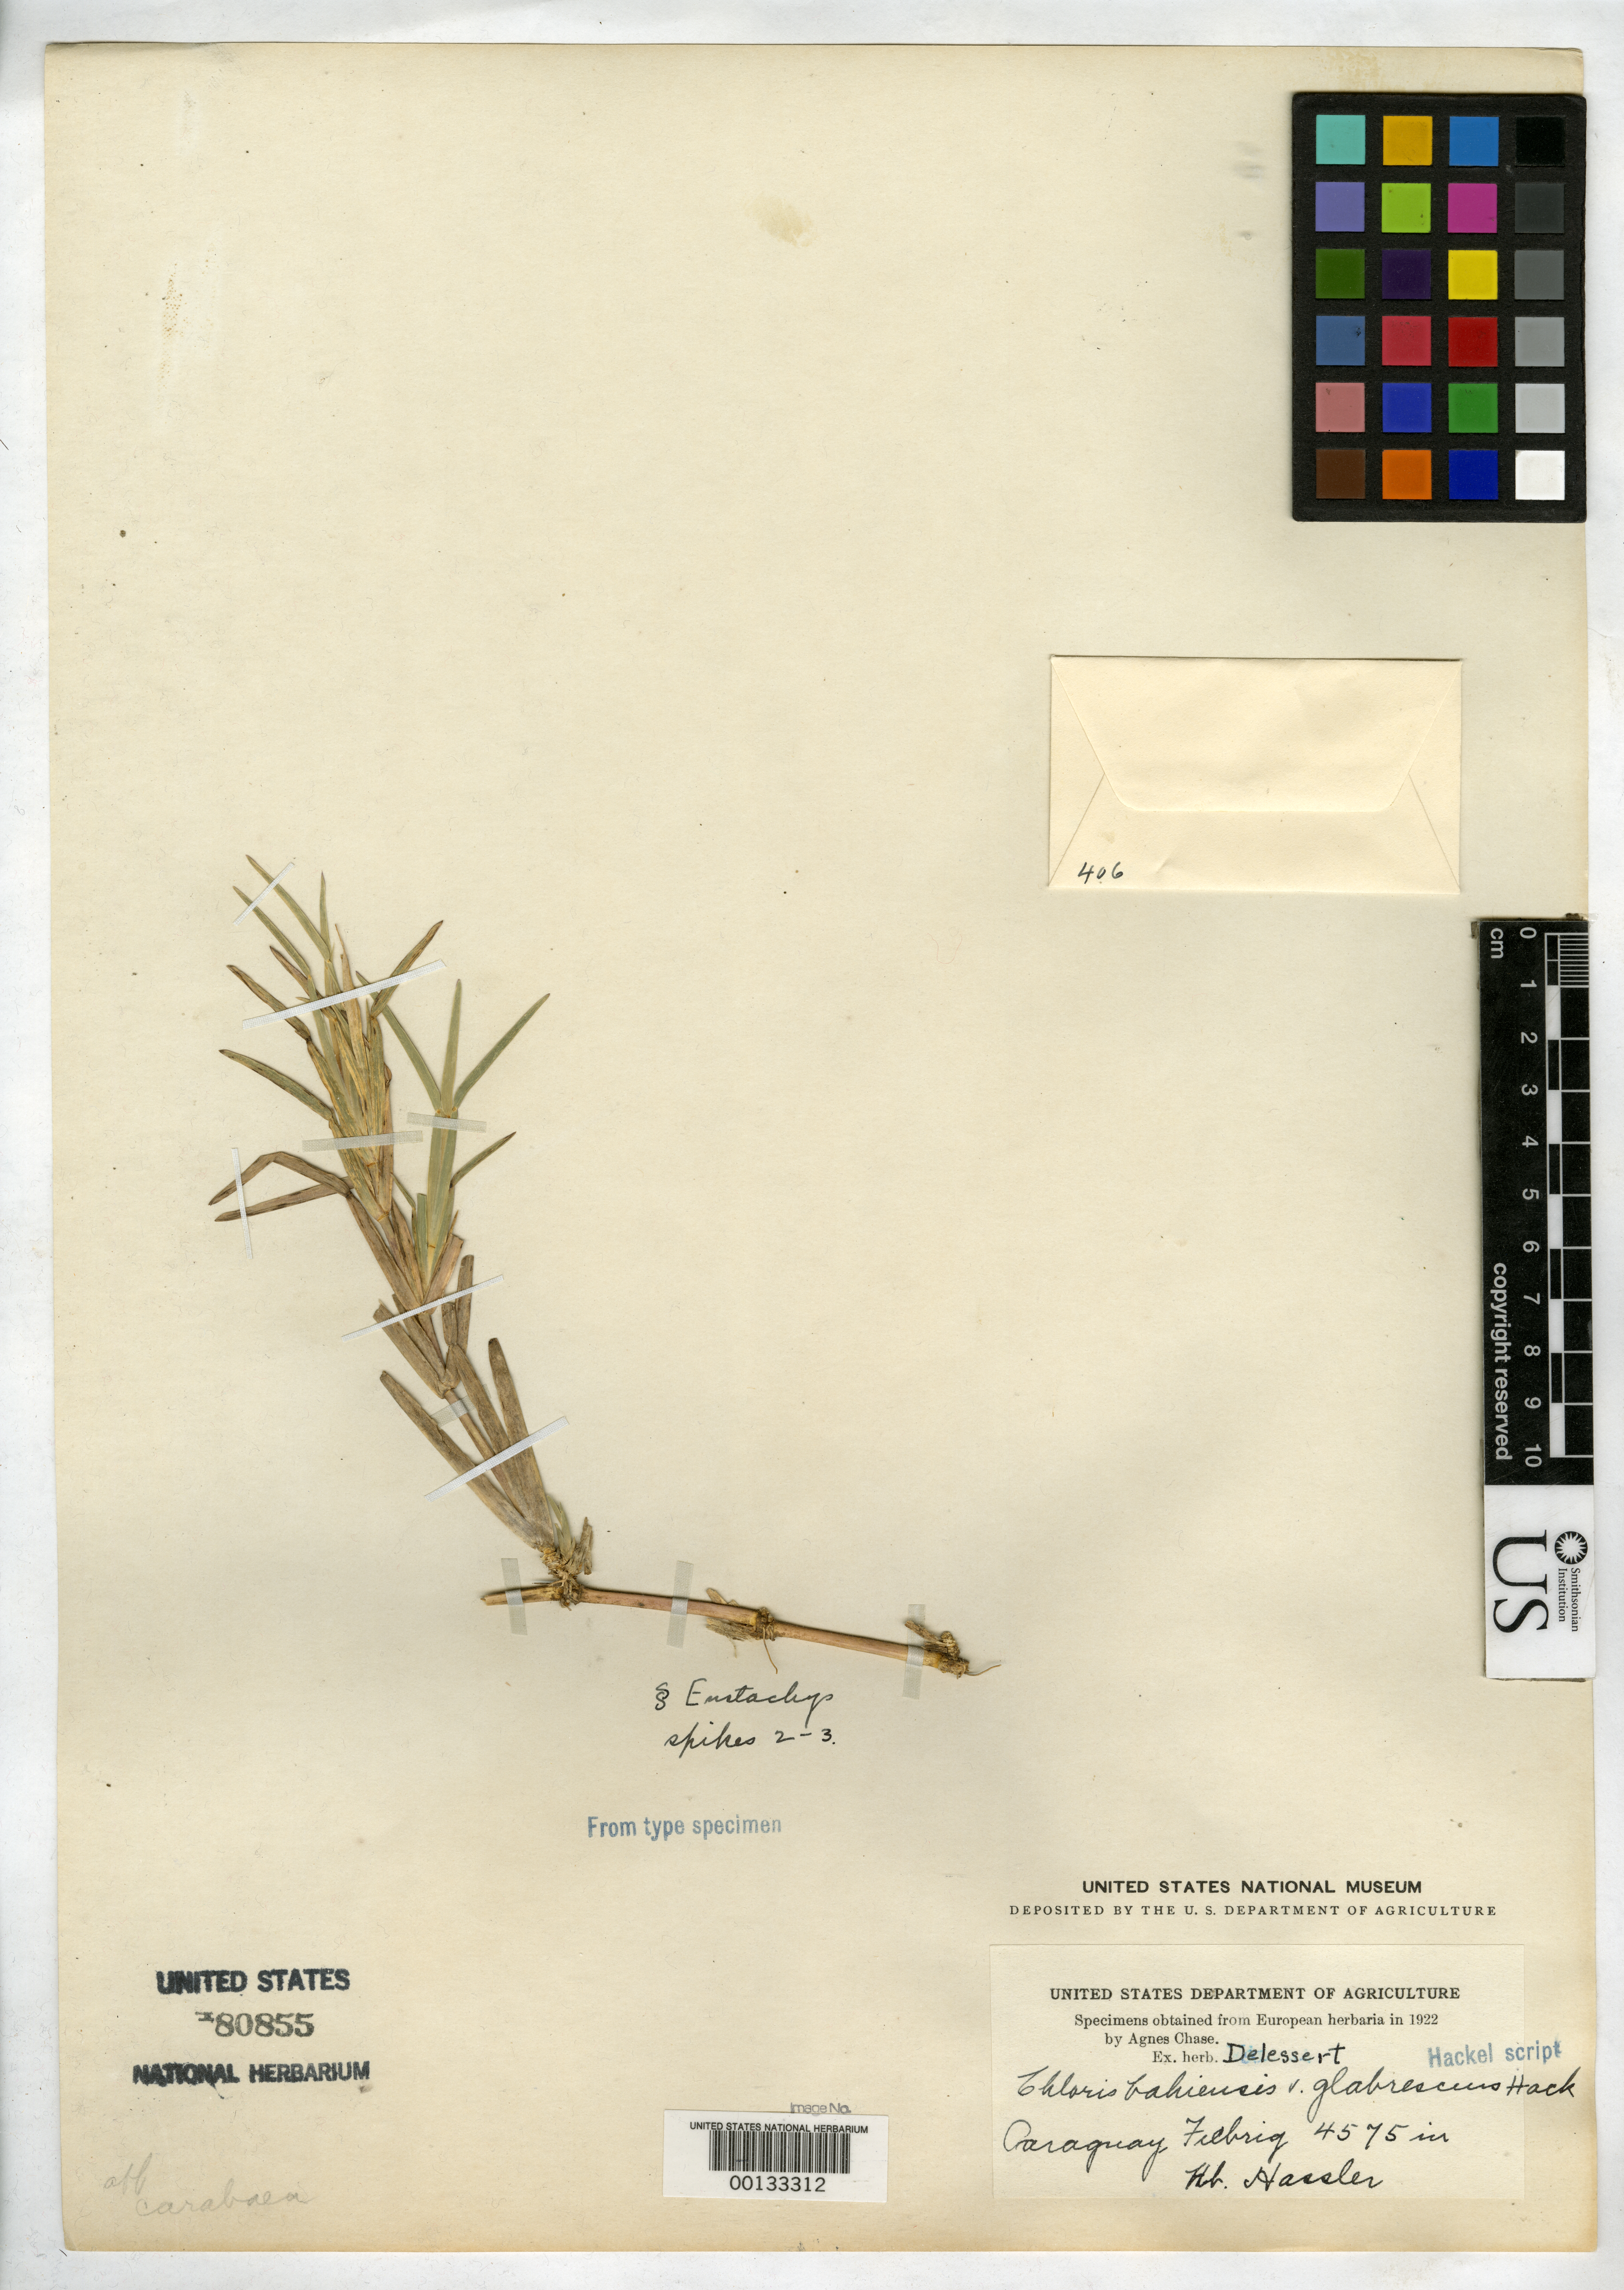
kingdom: Plantae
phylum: Tracheophyta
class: Liliopsida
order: Poales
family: Poaceae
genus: Chloris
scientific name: Chloris bahiensis f. glabrescens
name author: Hack.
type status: Type Fragment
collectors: K. Fiebrig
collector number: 4575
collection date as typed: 1909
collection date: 1909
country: Paraguay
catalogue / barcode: US 80855